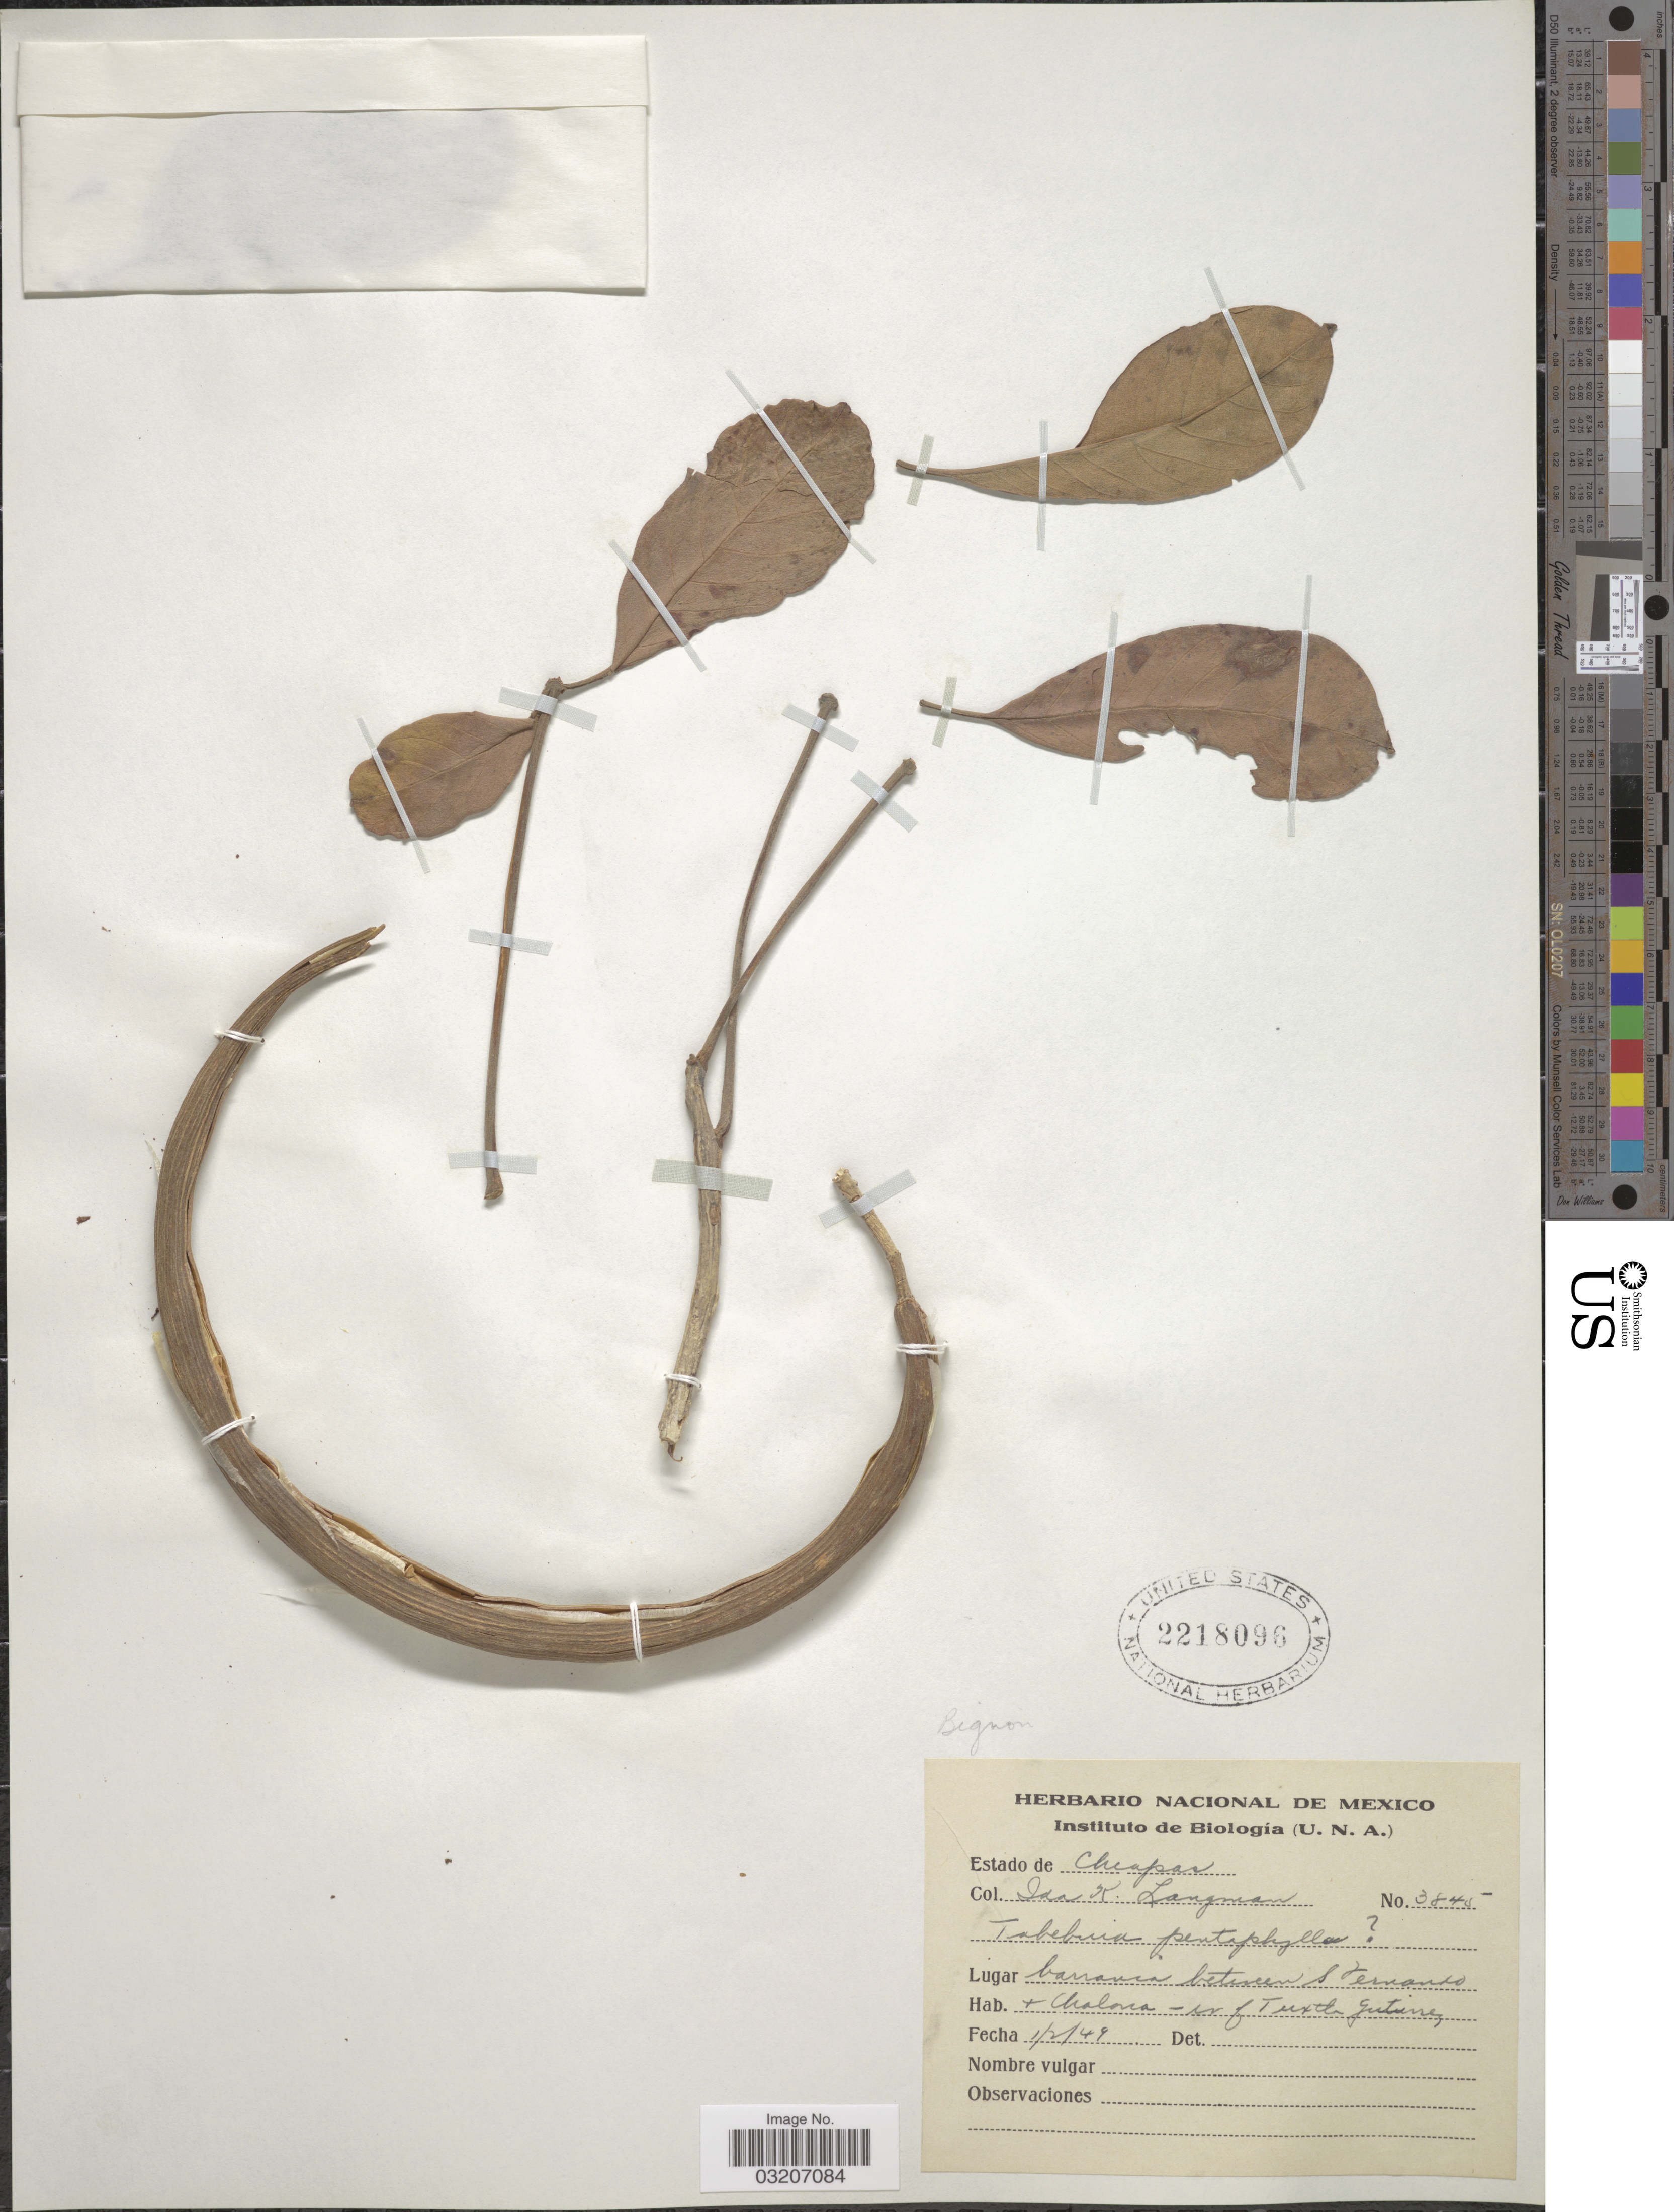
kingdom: Plantae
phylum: Tracheophyta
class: Magnoliopsida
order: Lamiales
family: Bignoniaceae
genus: Tabebuia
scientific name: Tabebuia sp.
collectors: I. K. Langman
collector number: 3845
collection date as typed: Transcribed d/m/y: 1/2/49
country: Mexico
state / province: Chiapas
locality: Barranca between S. Fernando & Chalona - w. of Tuxtla Gutiérrez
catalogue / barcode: US 2218096